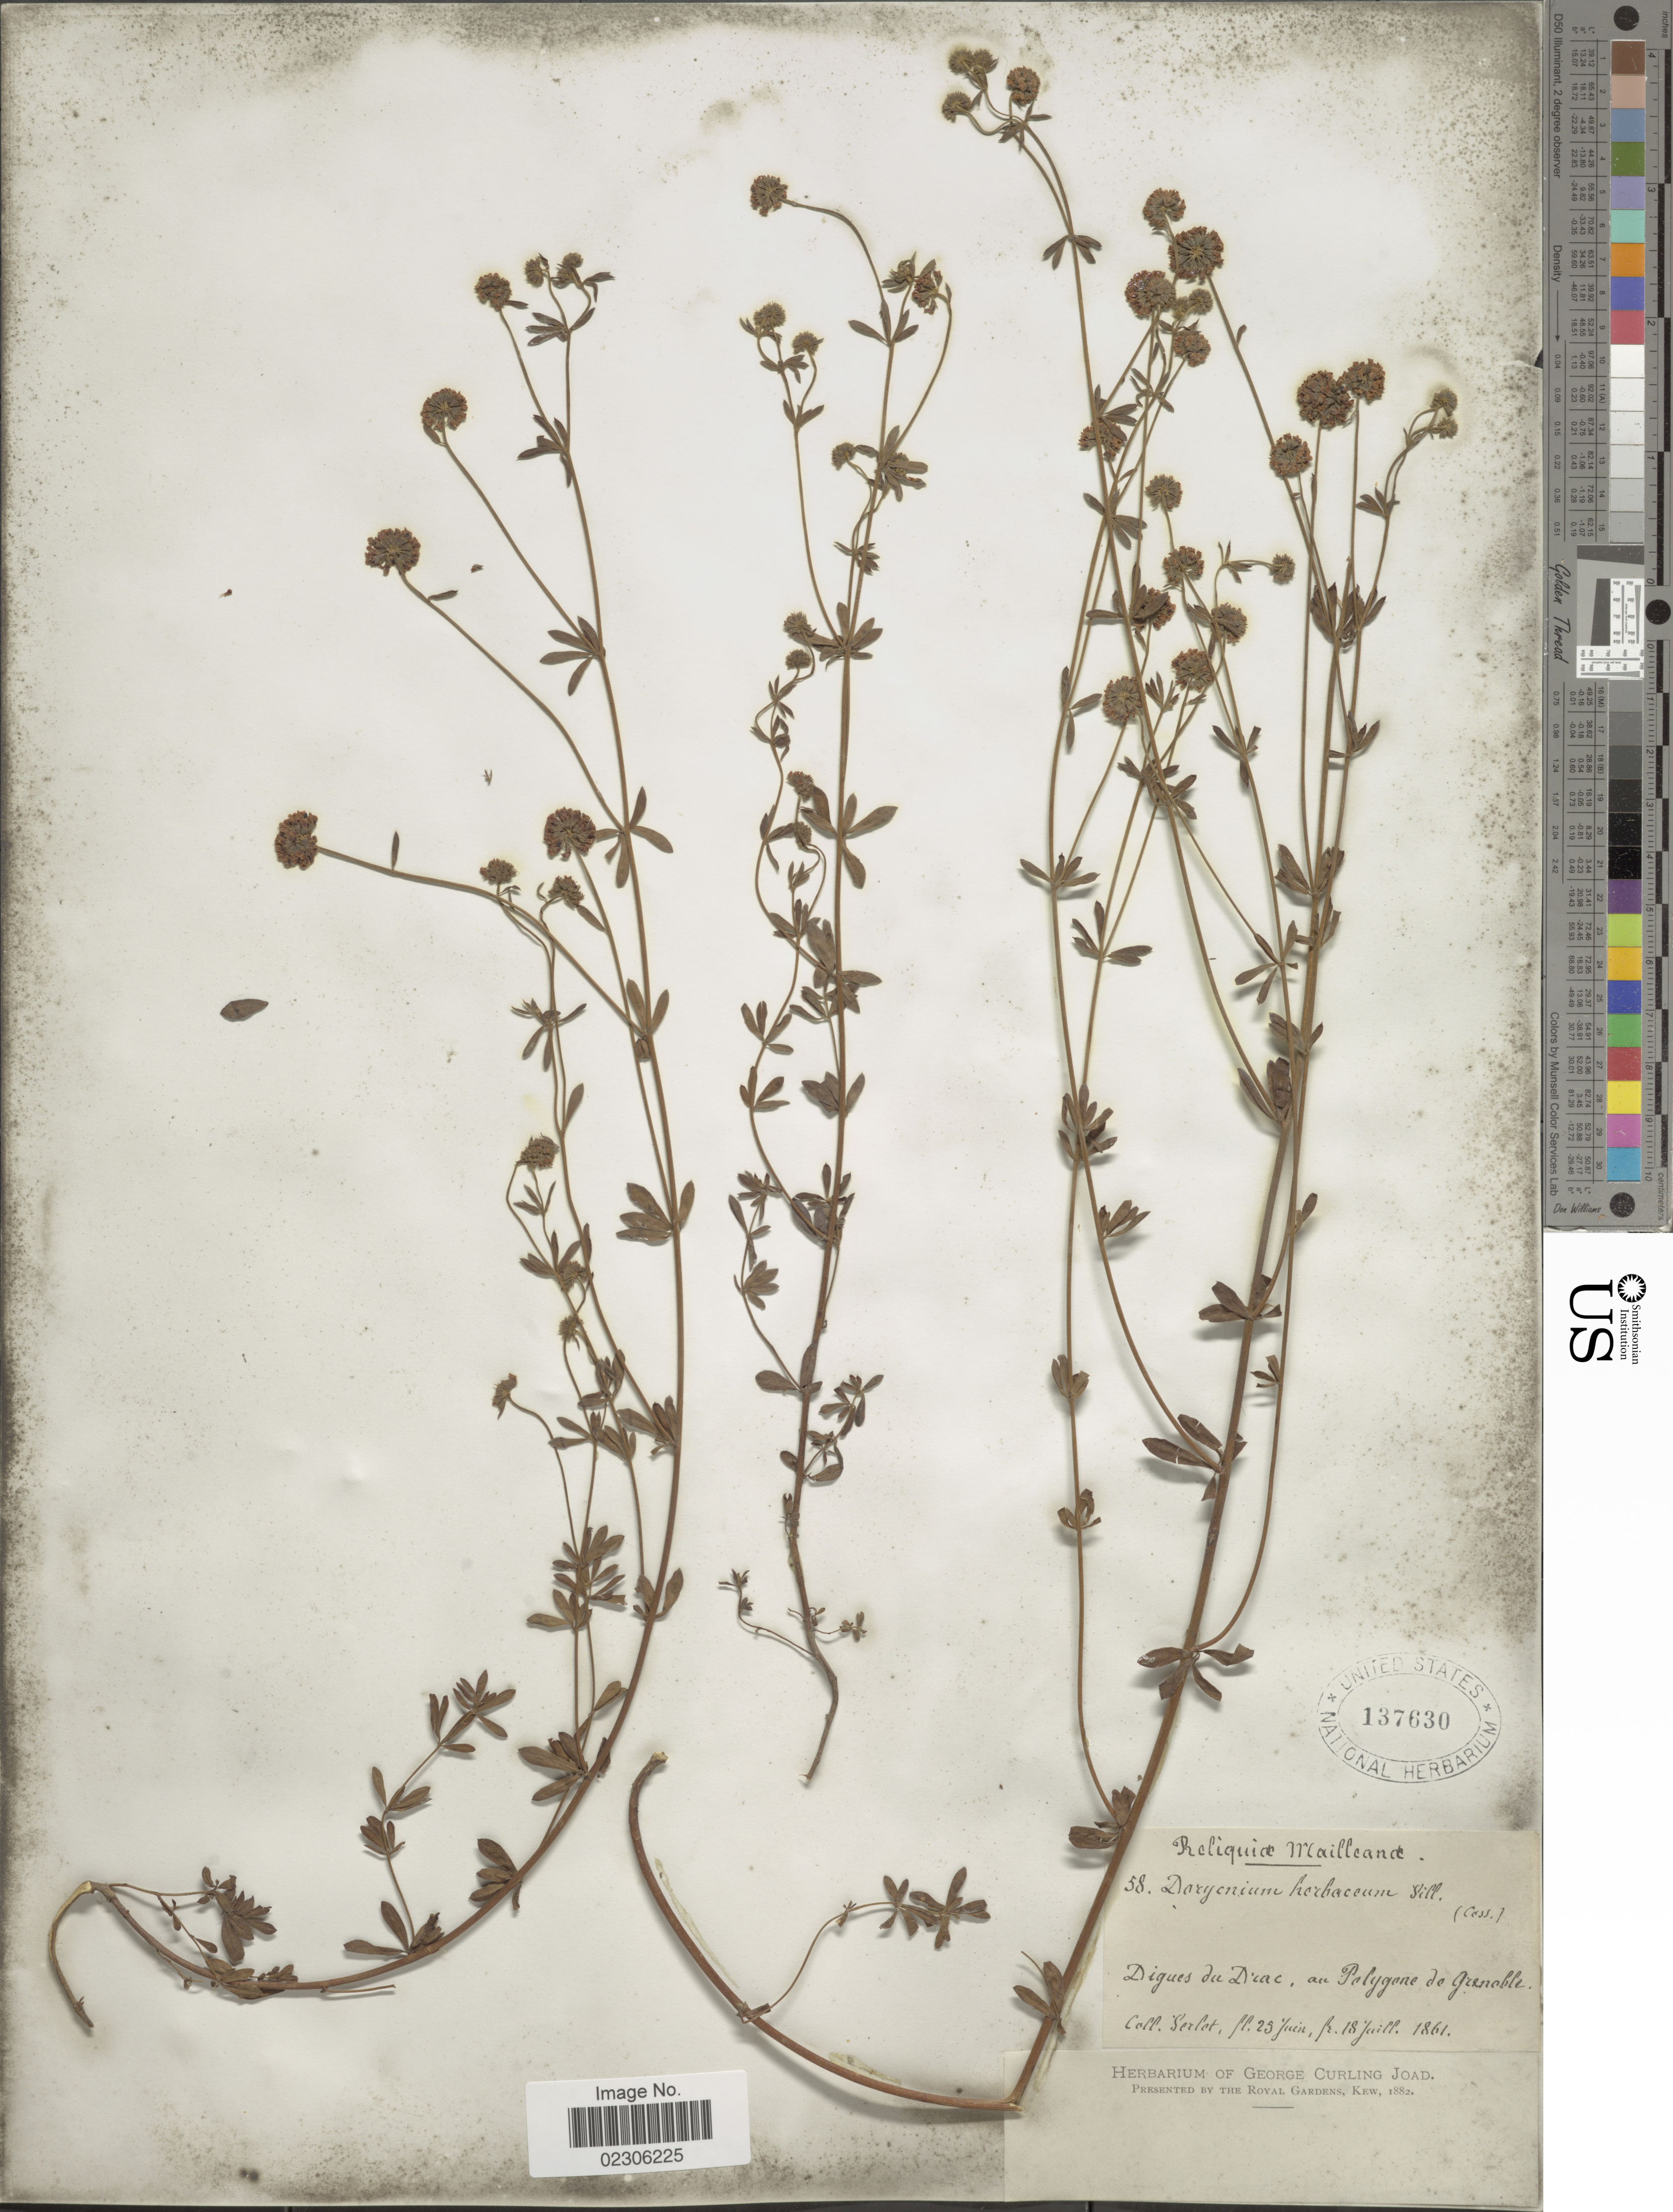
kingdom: Plantae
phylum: Tracheophyta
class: Magnoliopsida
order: Fabales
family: Fabaceae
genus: Dorycnium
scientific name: Dorycnium herbaceum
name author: Vill.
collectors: Gerlot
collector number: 58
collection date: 1861-07-18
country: France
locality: Maillcanca, Digues du Diac, an Polygone do Grenoble [interpreted]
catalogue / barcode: US 137630